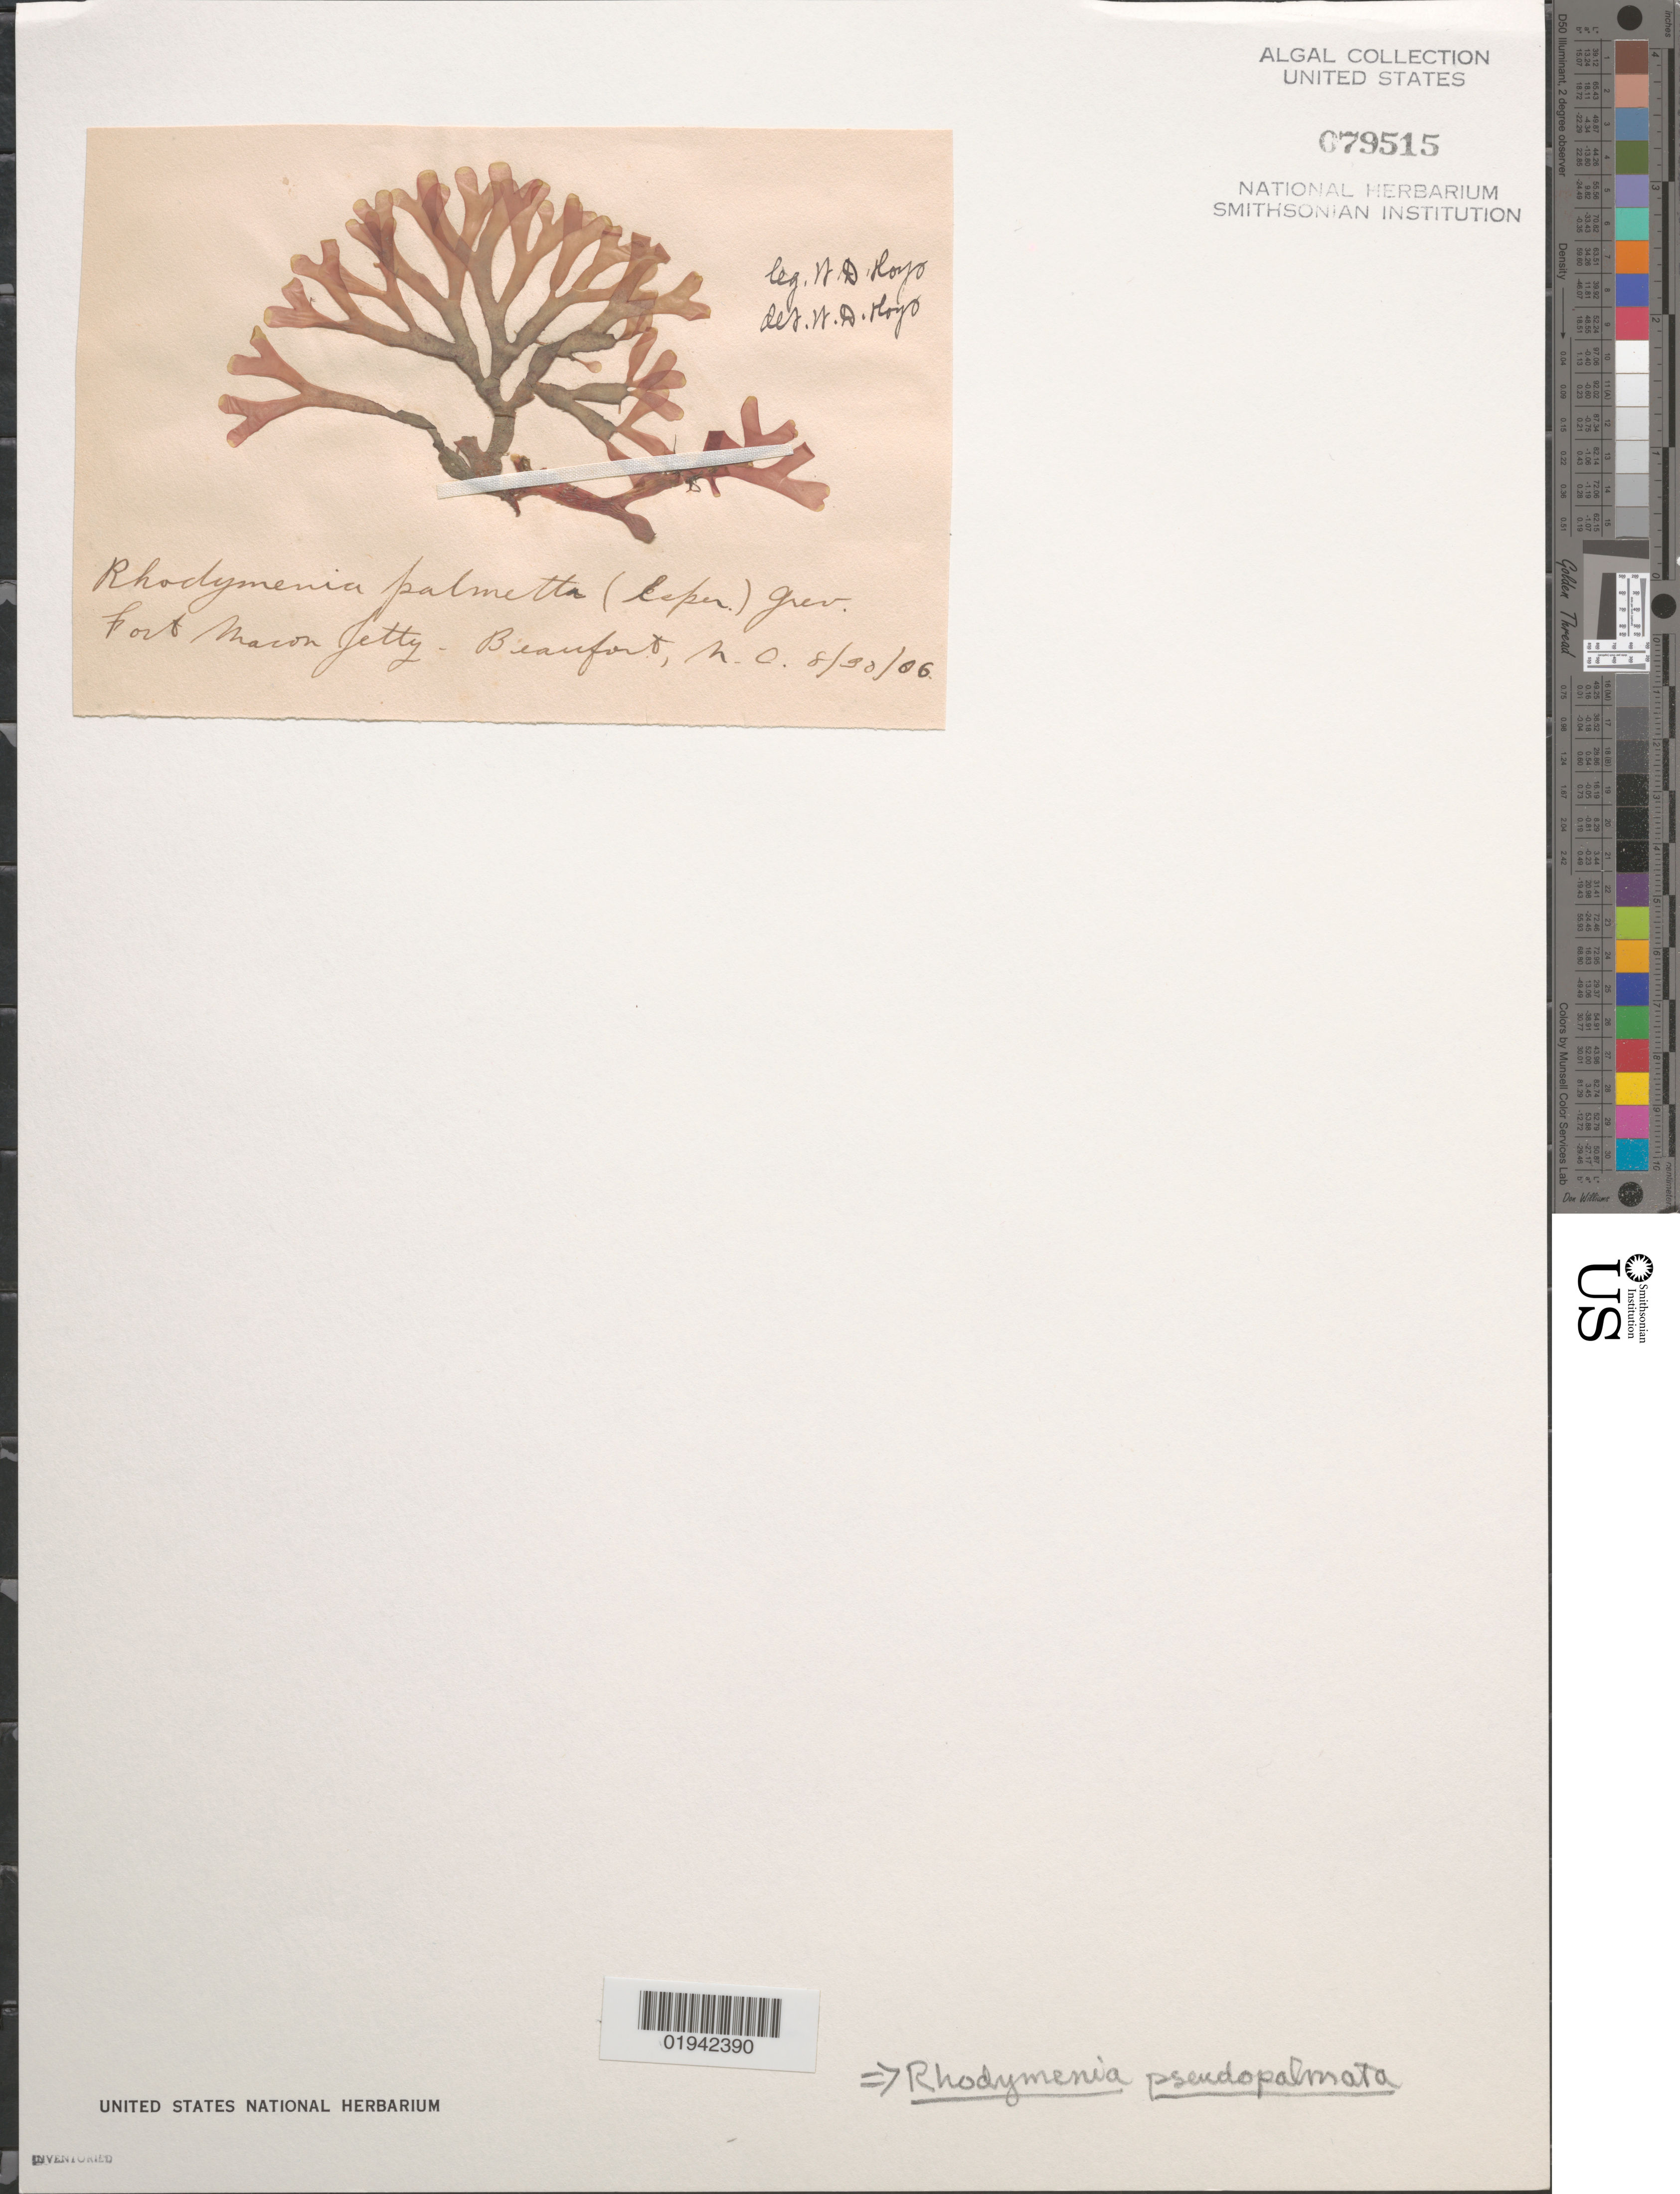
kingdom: Plantae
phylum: Rhodophyta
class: Florideophyceae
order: Rhodymeniales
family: Rhodymeniaceae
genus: Rhodymenia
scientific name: Rhodymenia pseudopalmata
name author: (J.V.Lamouroux) P.C. Silva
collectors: W. D. Hoyt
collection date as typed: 30 Aug 1906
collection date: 1906-08-30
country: United States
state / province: North Carolina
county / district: Carteret County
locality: Beaufort, Fort Macon jetty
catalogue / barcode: US 79515